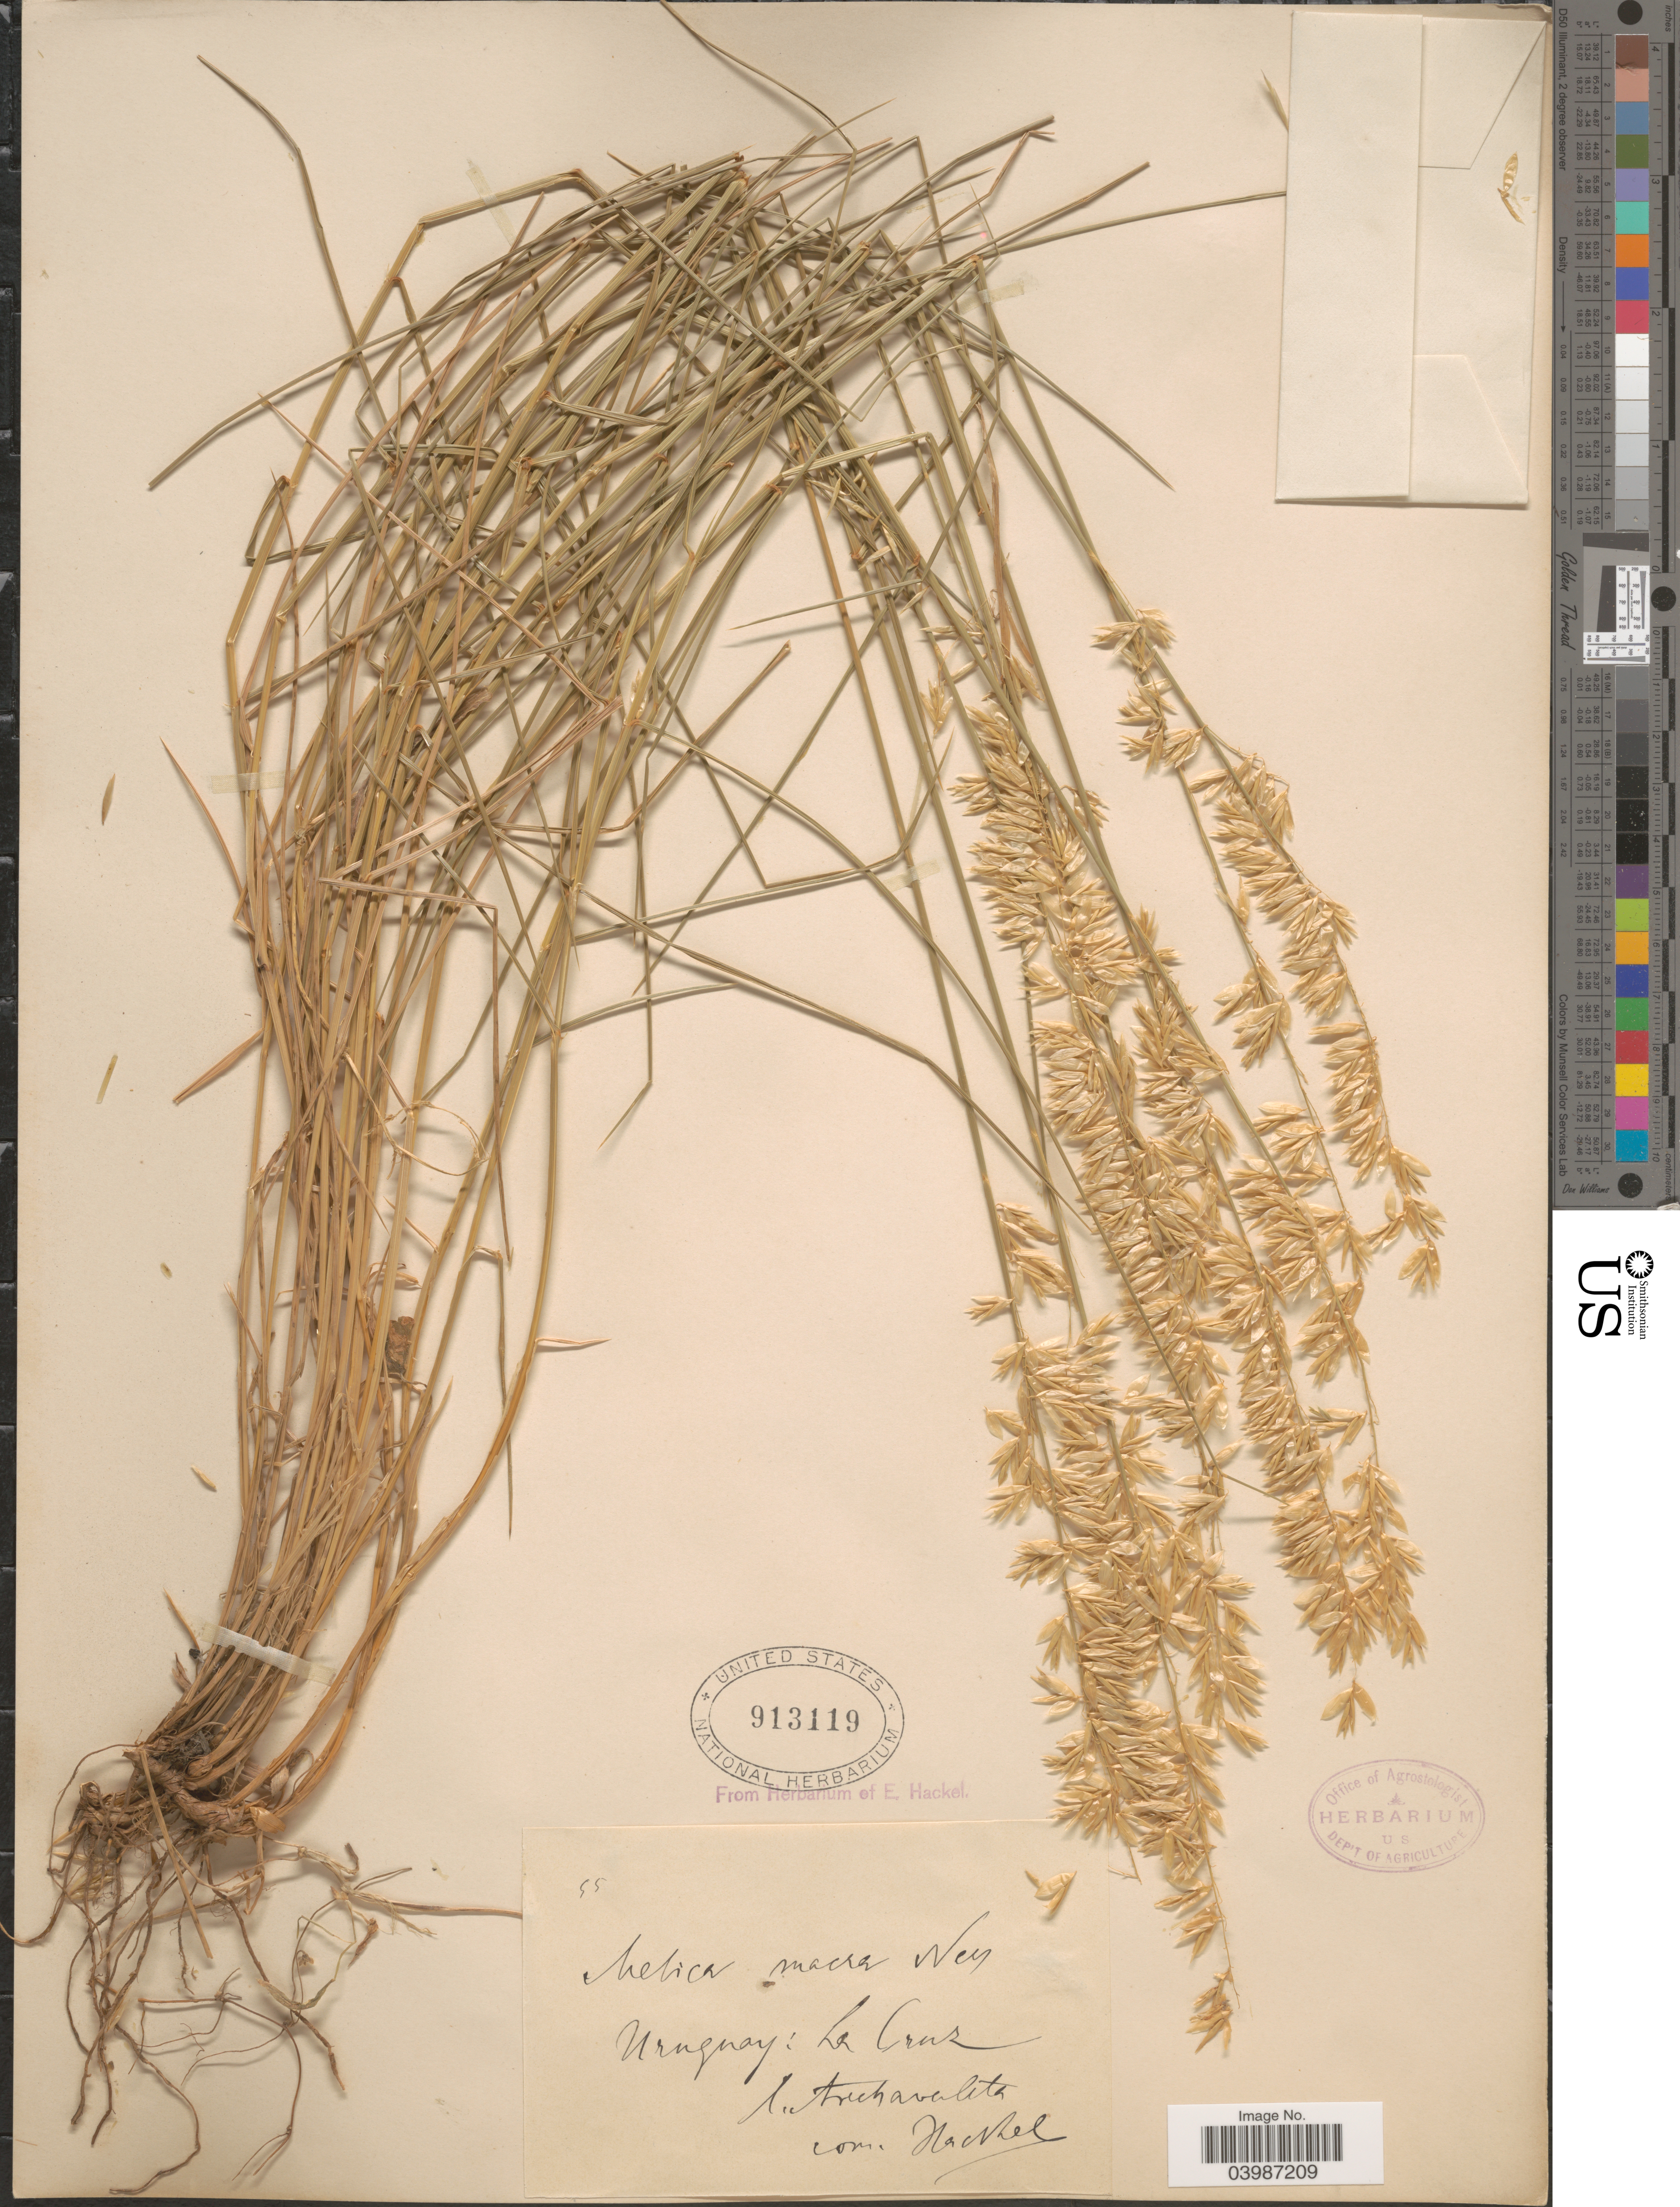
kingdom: Plantae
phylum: Tracheophyta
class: Liliopsida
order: Poales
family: Poaceae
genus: Melica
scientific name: Melica macra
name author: Nees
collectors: Nacthel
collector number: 55?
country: Uruguay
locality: La Cruz.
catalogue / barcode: US 913119